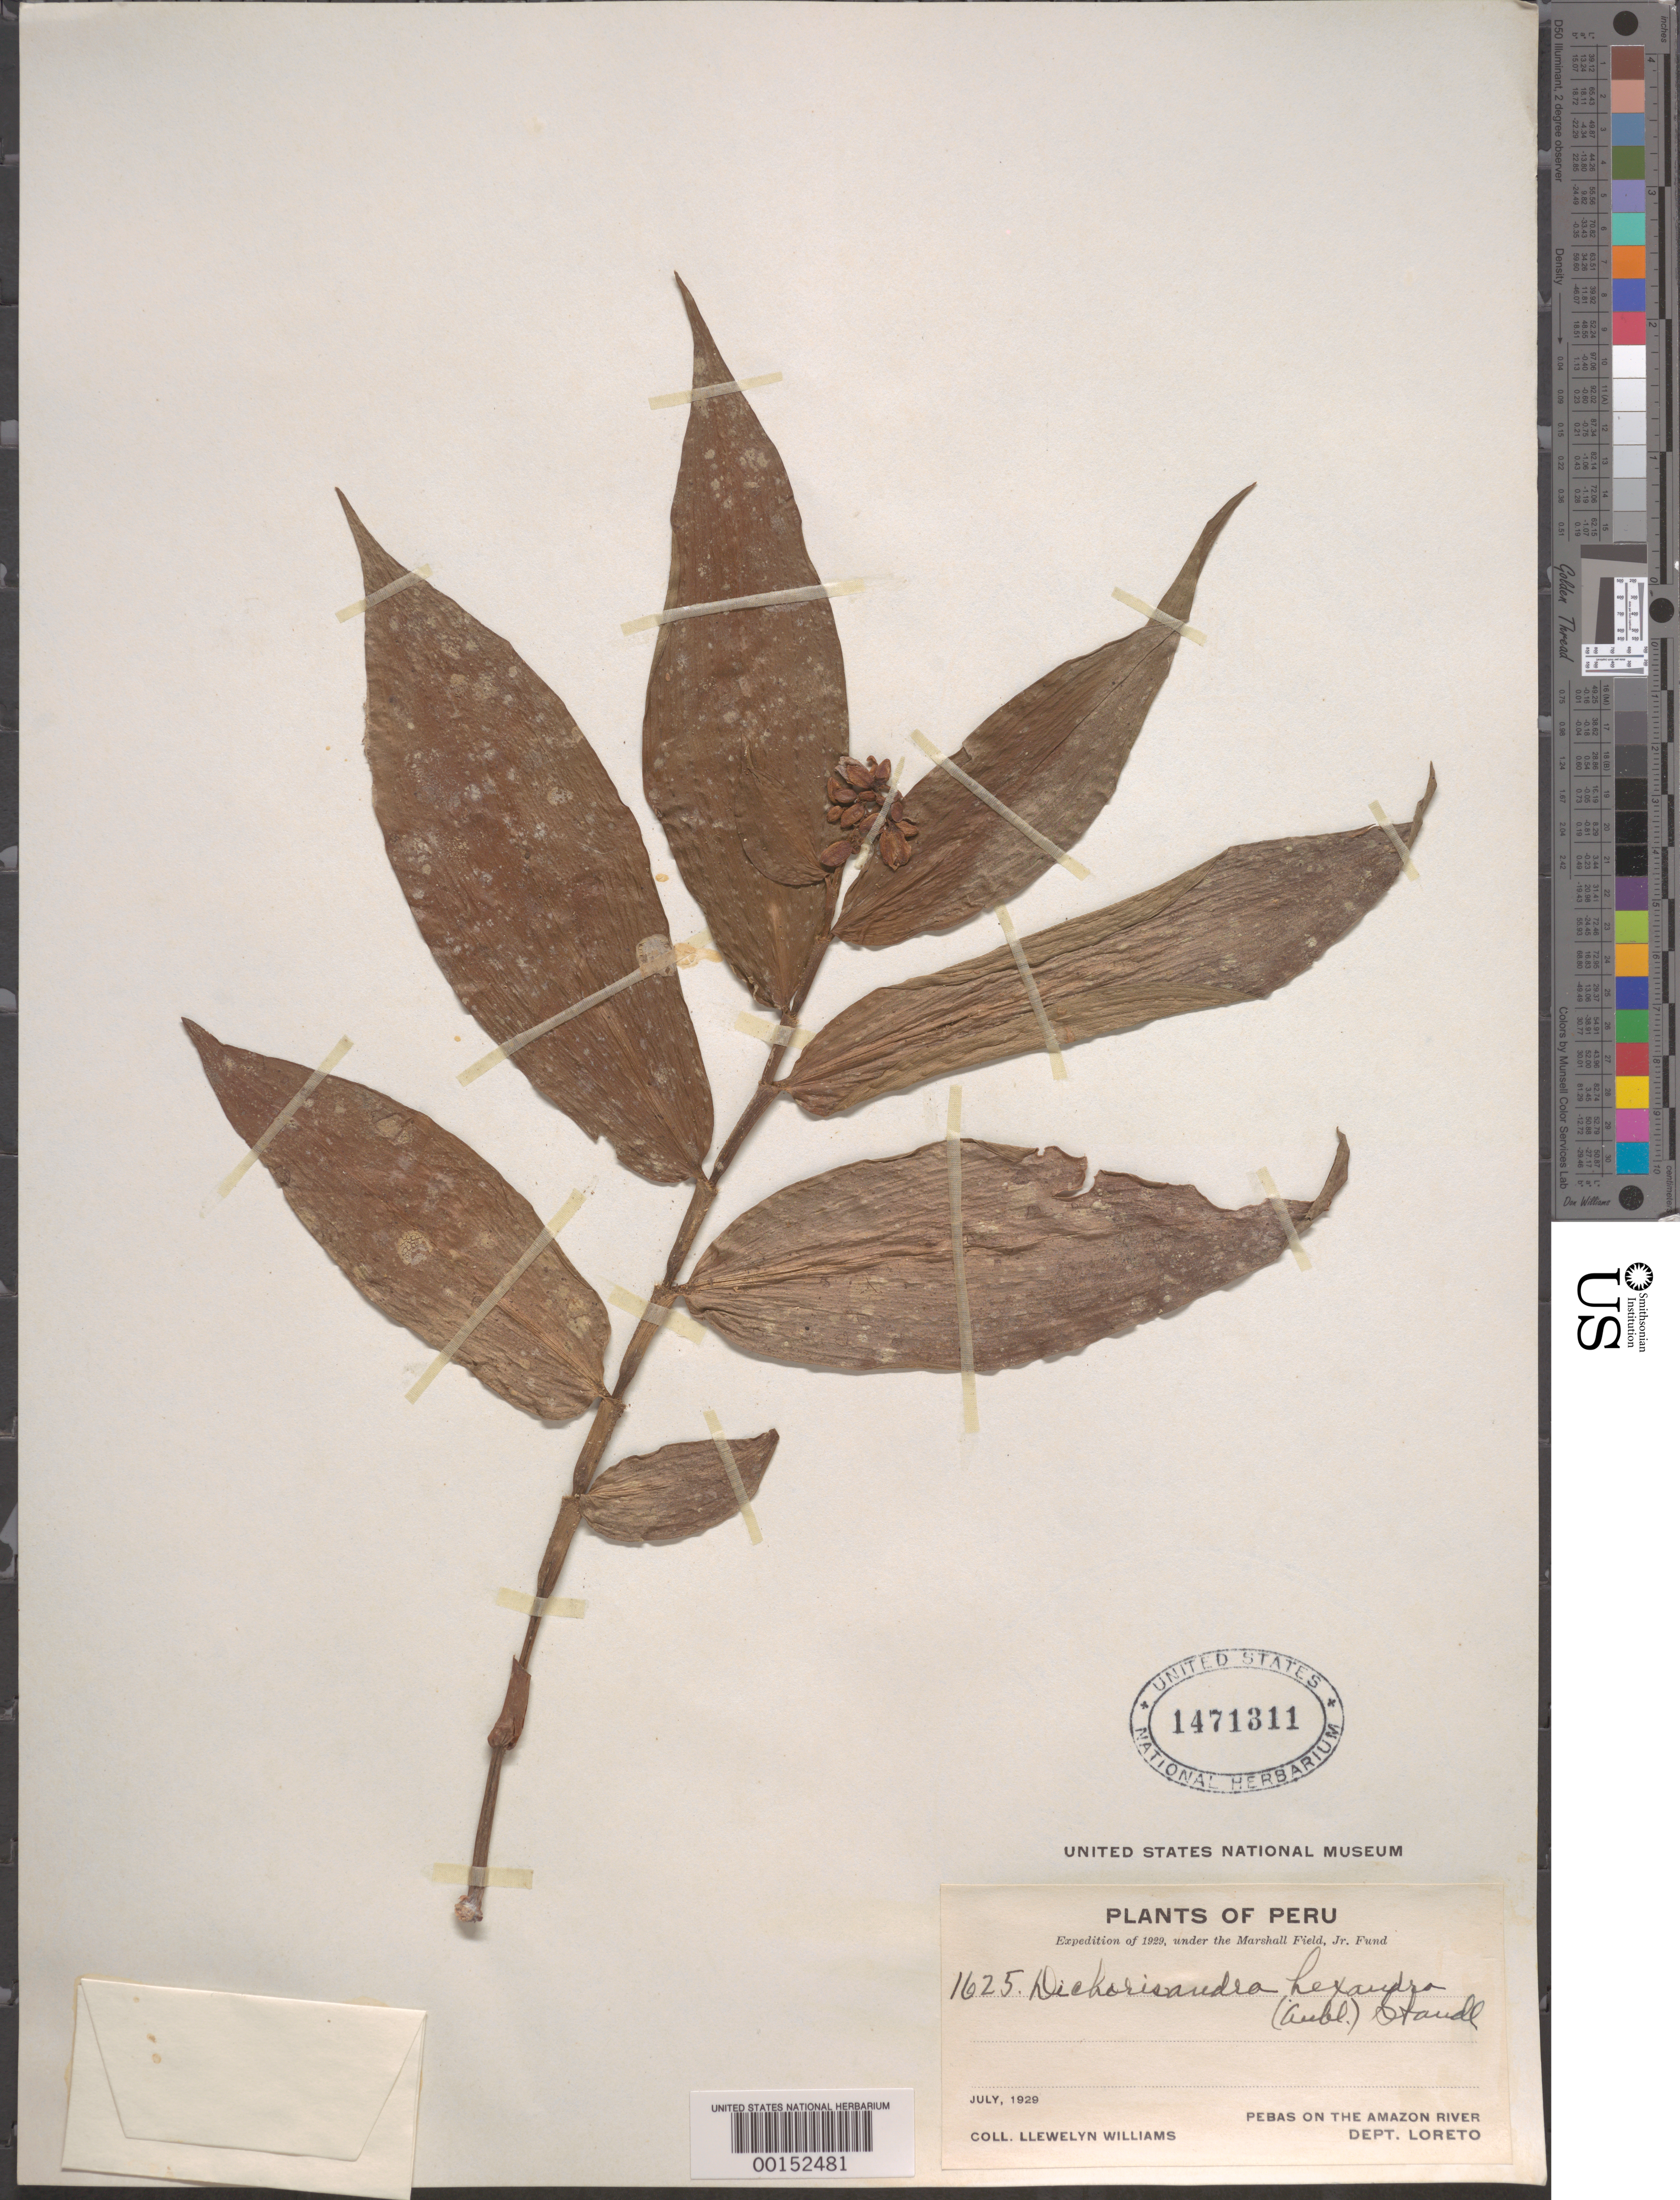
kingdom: Plantae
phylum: Tracheophyta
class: Liliopsida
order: Commelinales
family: Commelinaceae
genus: Dichorisandra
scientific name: Dichorisandra hexandra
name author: (Aubl.) Standl.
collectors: Ll. Williams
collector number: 1625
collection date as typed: Jul 1929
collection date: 1929-07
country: Peru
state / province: Loreto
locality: Pebas on the amazon river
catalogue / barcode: US 1471311